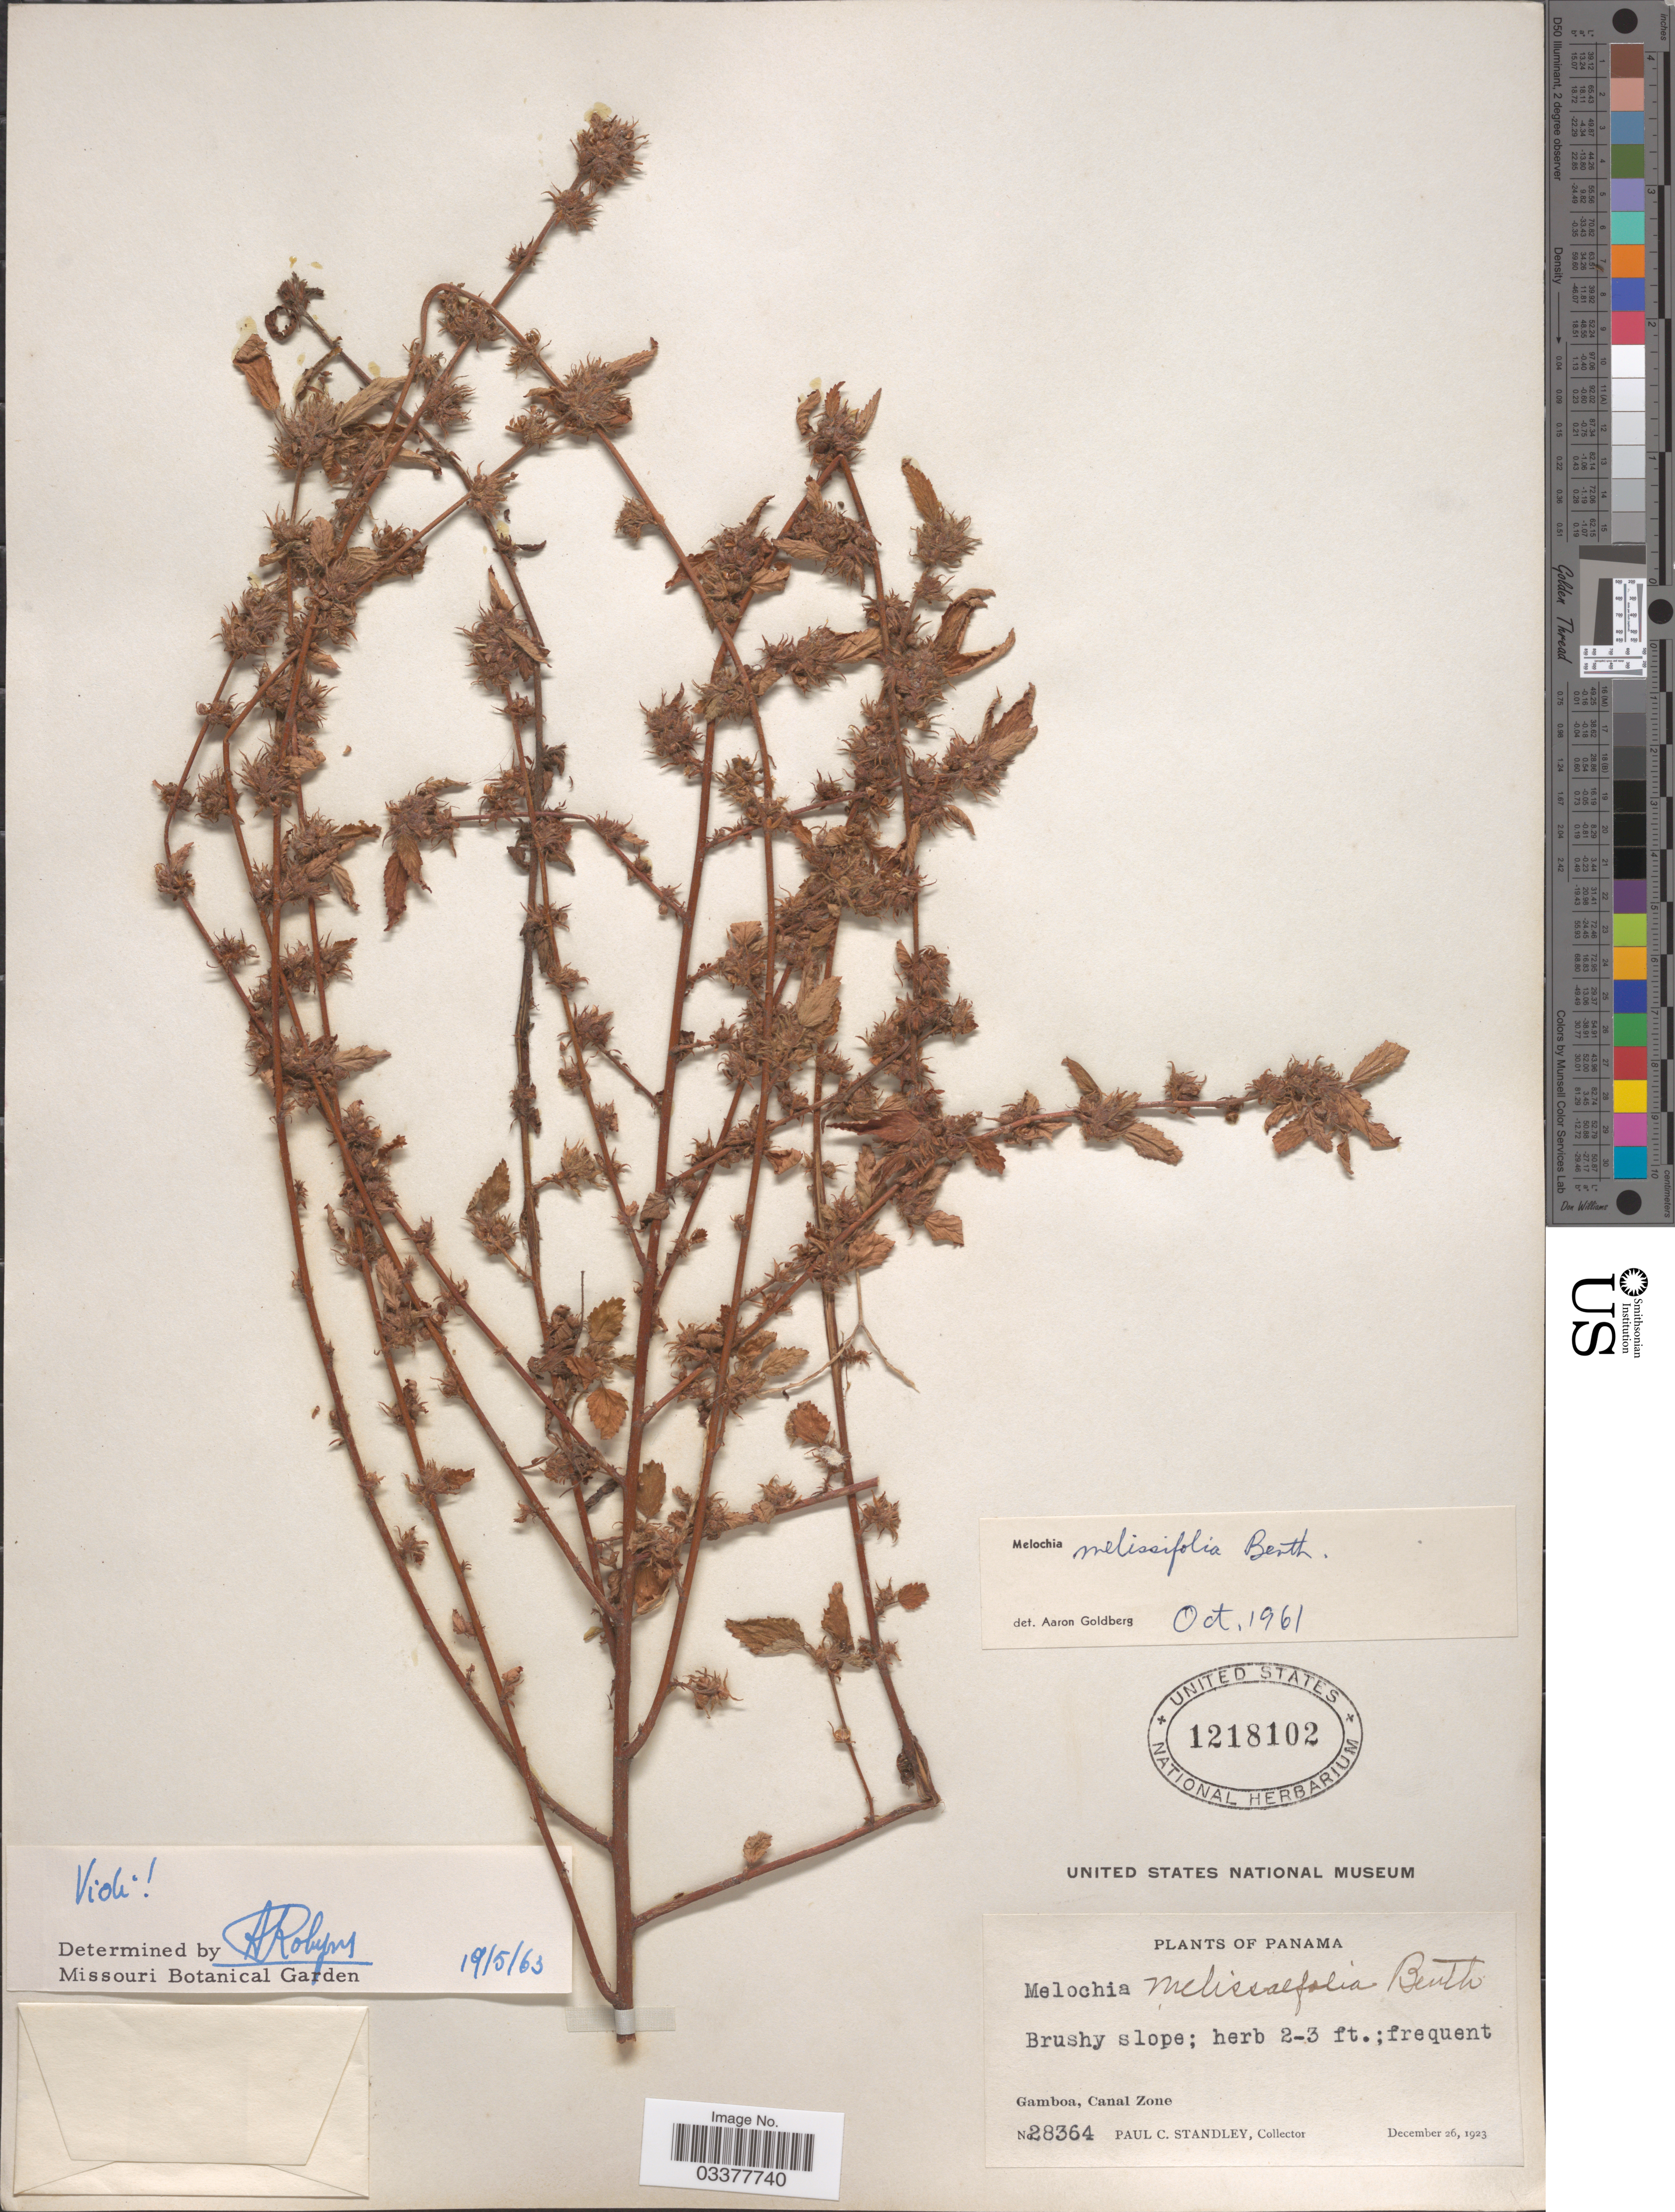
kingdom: Plantae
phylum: Tracheophyta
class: Magnoliopsida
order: Malvales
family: Malvaceae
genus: Melochia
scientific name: Melochia melissifolia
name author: Benth.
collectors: P. C. Standley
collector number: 28364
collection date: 1923-12-26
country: Panama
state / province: Colón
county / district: Canal Zone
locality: Gamboa, Canal Zone.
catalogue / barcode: US 1218102